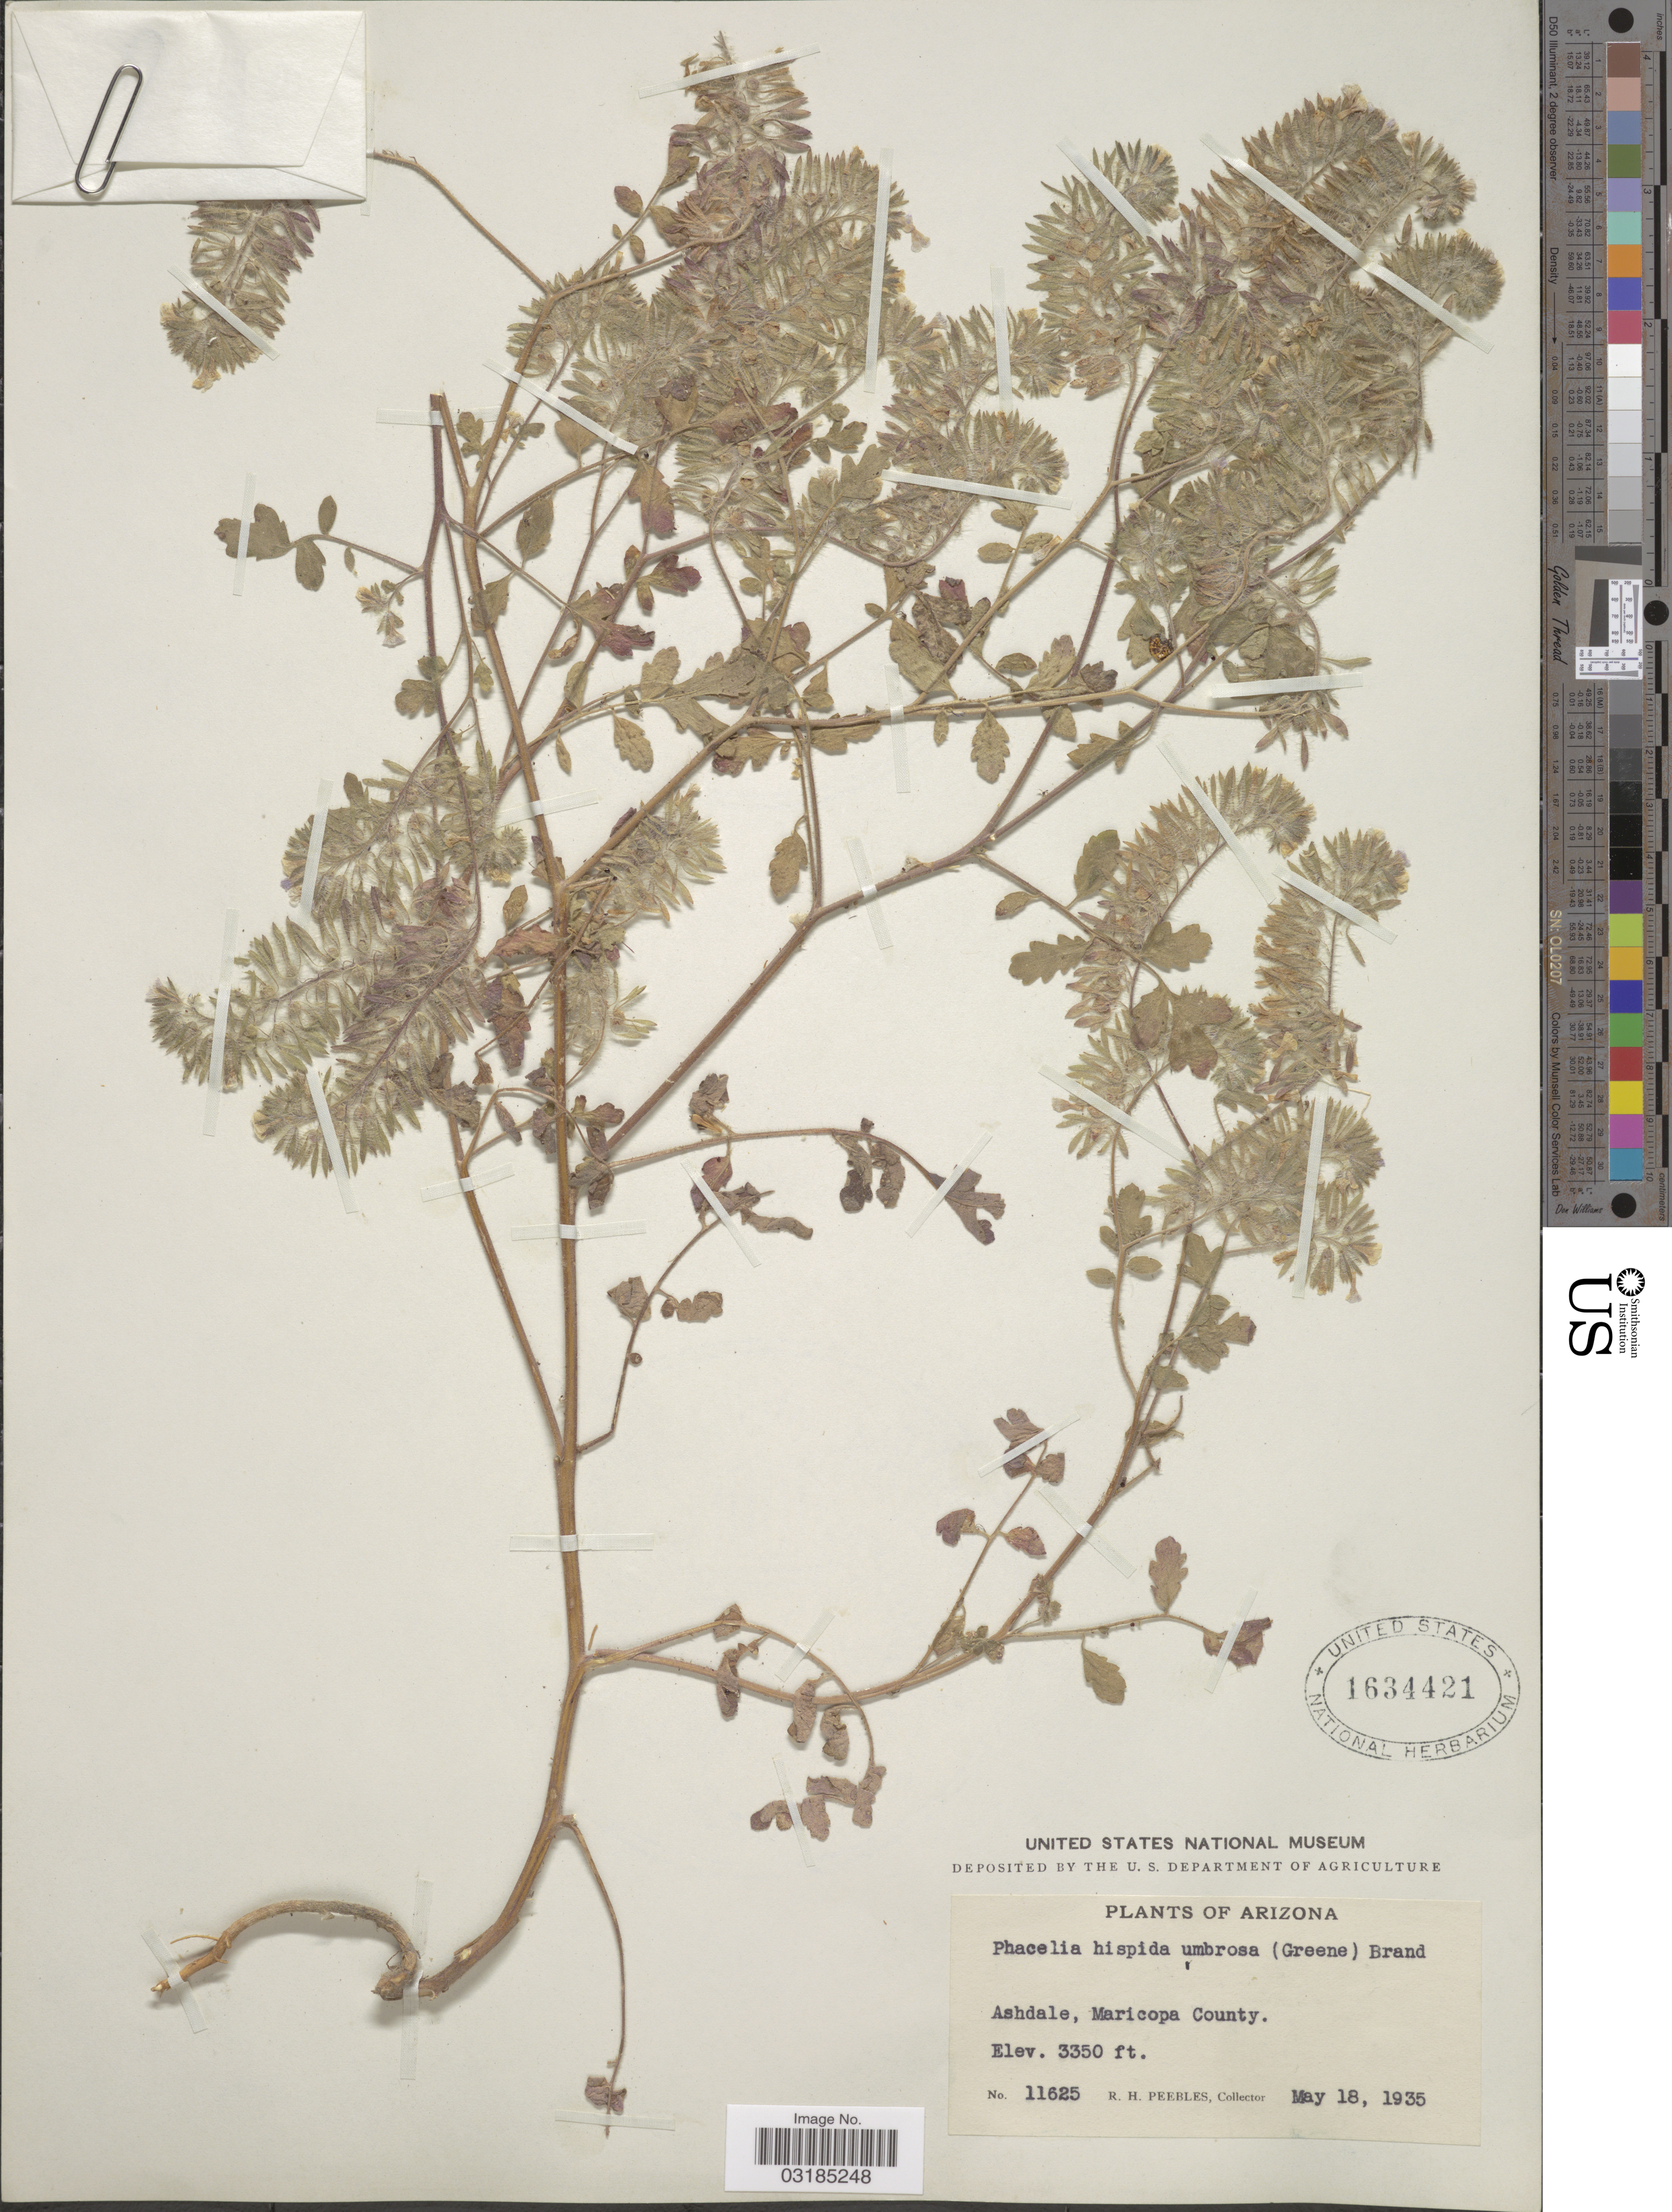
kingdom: Plantae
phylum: Tracheophyta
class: Magnoliopsida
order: Boraginales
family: Hydrophyllaceae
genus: Phacelia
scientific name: Phacelia cryptantha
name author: Greene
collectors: R. H. Peebles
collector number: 11625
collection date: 1935-05-18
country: United States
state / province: Arizona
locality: Ashdale, Maricopa County.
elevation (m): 1021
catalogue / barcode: US 1634421